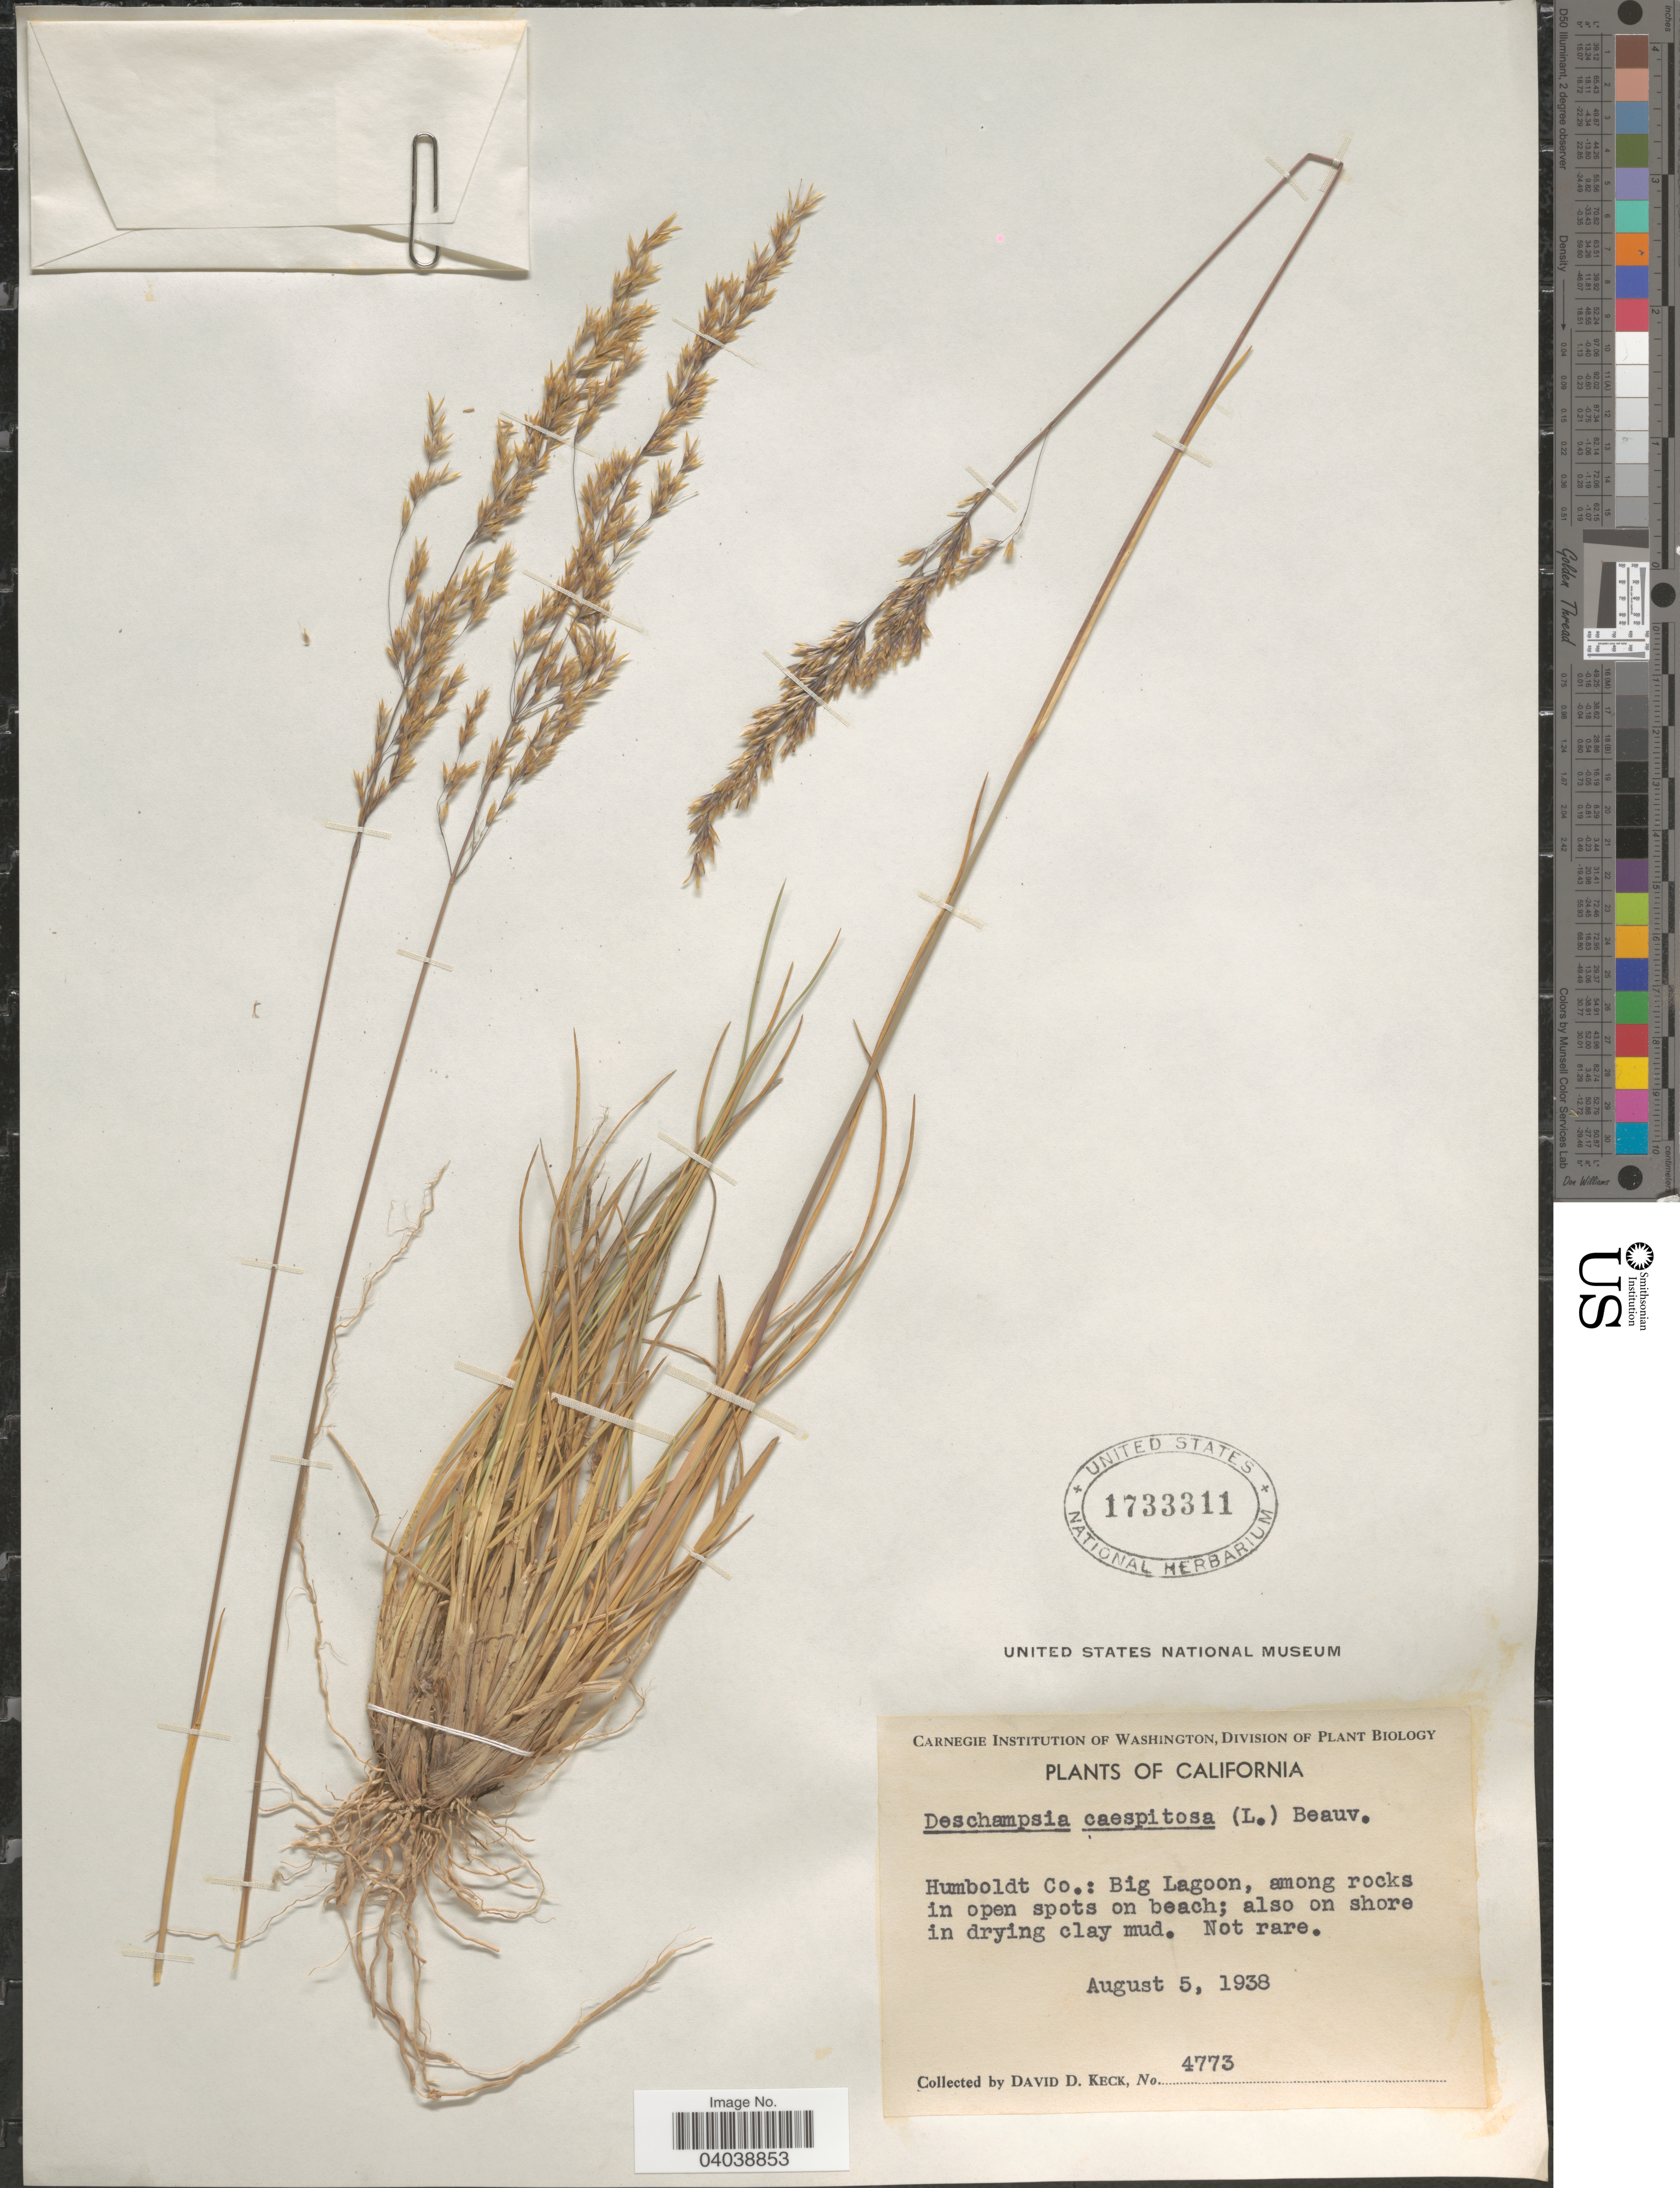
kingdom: Plantae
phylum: Tracheophyta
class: Liliopsida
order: Poales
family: Poaceae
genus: Deschampsia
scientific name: Deschampsia cespitosa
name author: (L.) P. Beauv.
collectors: D. D. Keck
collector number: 4773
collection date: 1938-08-05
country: United States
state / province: California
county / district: Humboldt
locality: Humboldt Co.: Big Lagoon, among rocks in open spots on beach; also on shore in drying clay mud.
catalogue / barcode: US 1733311